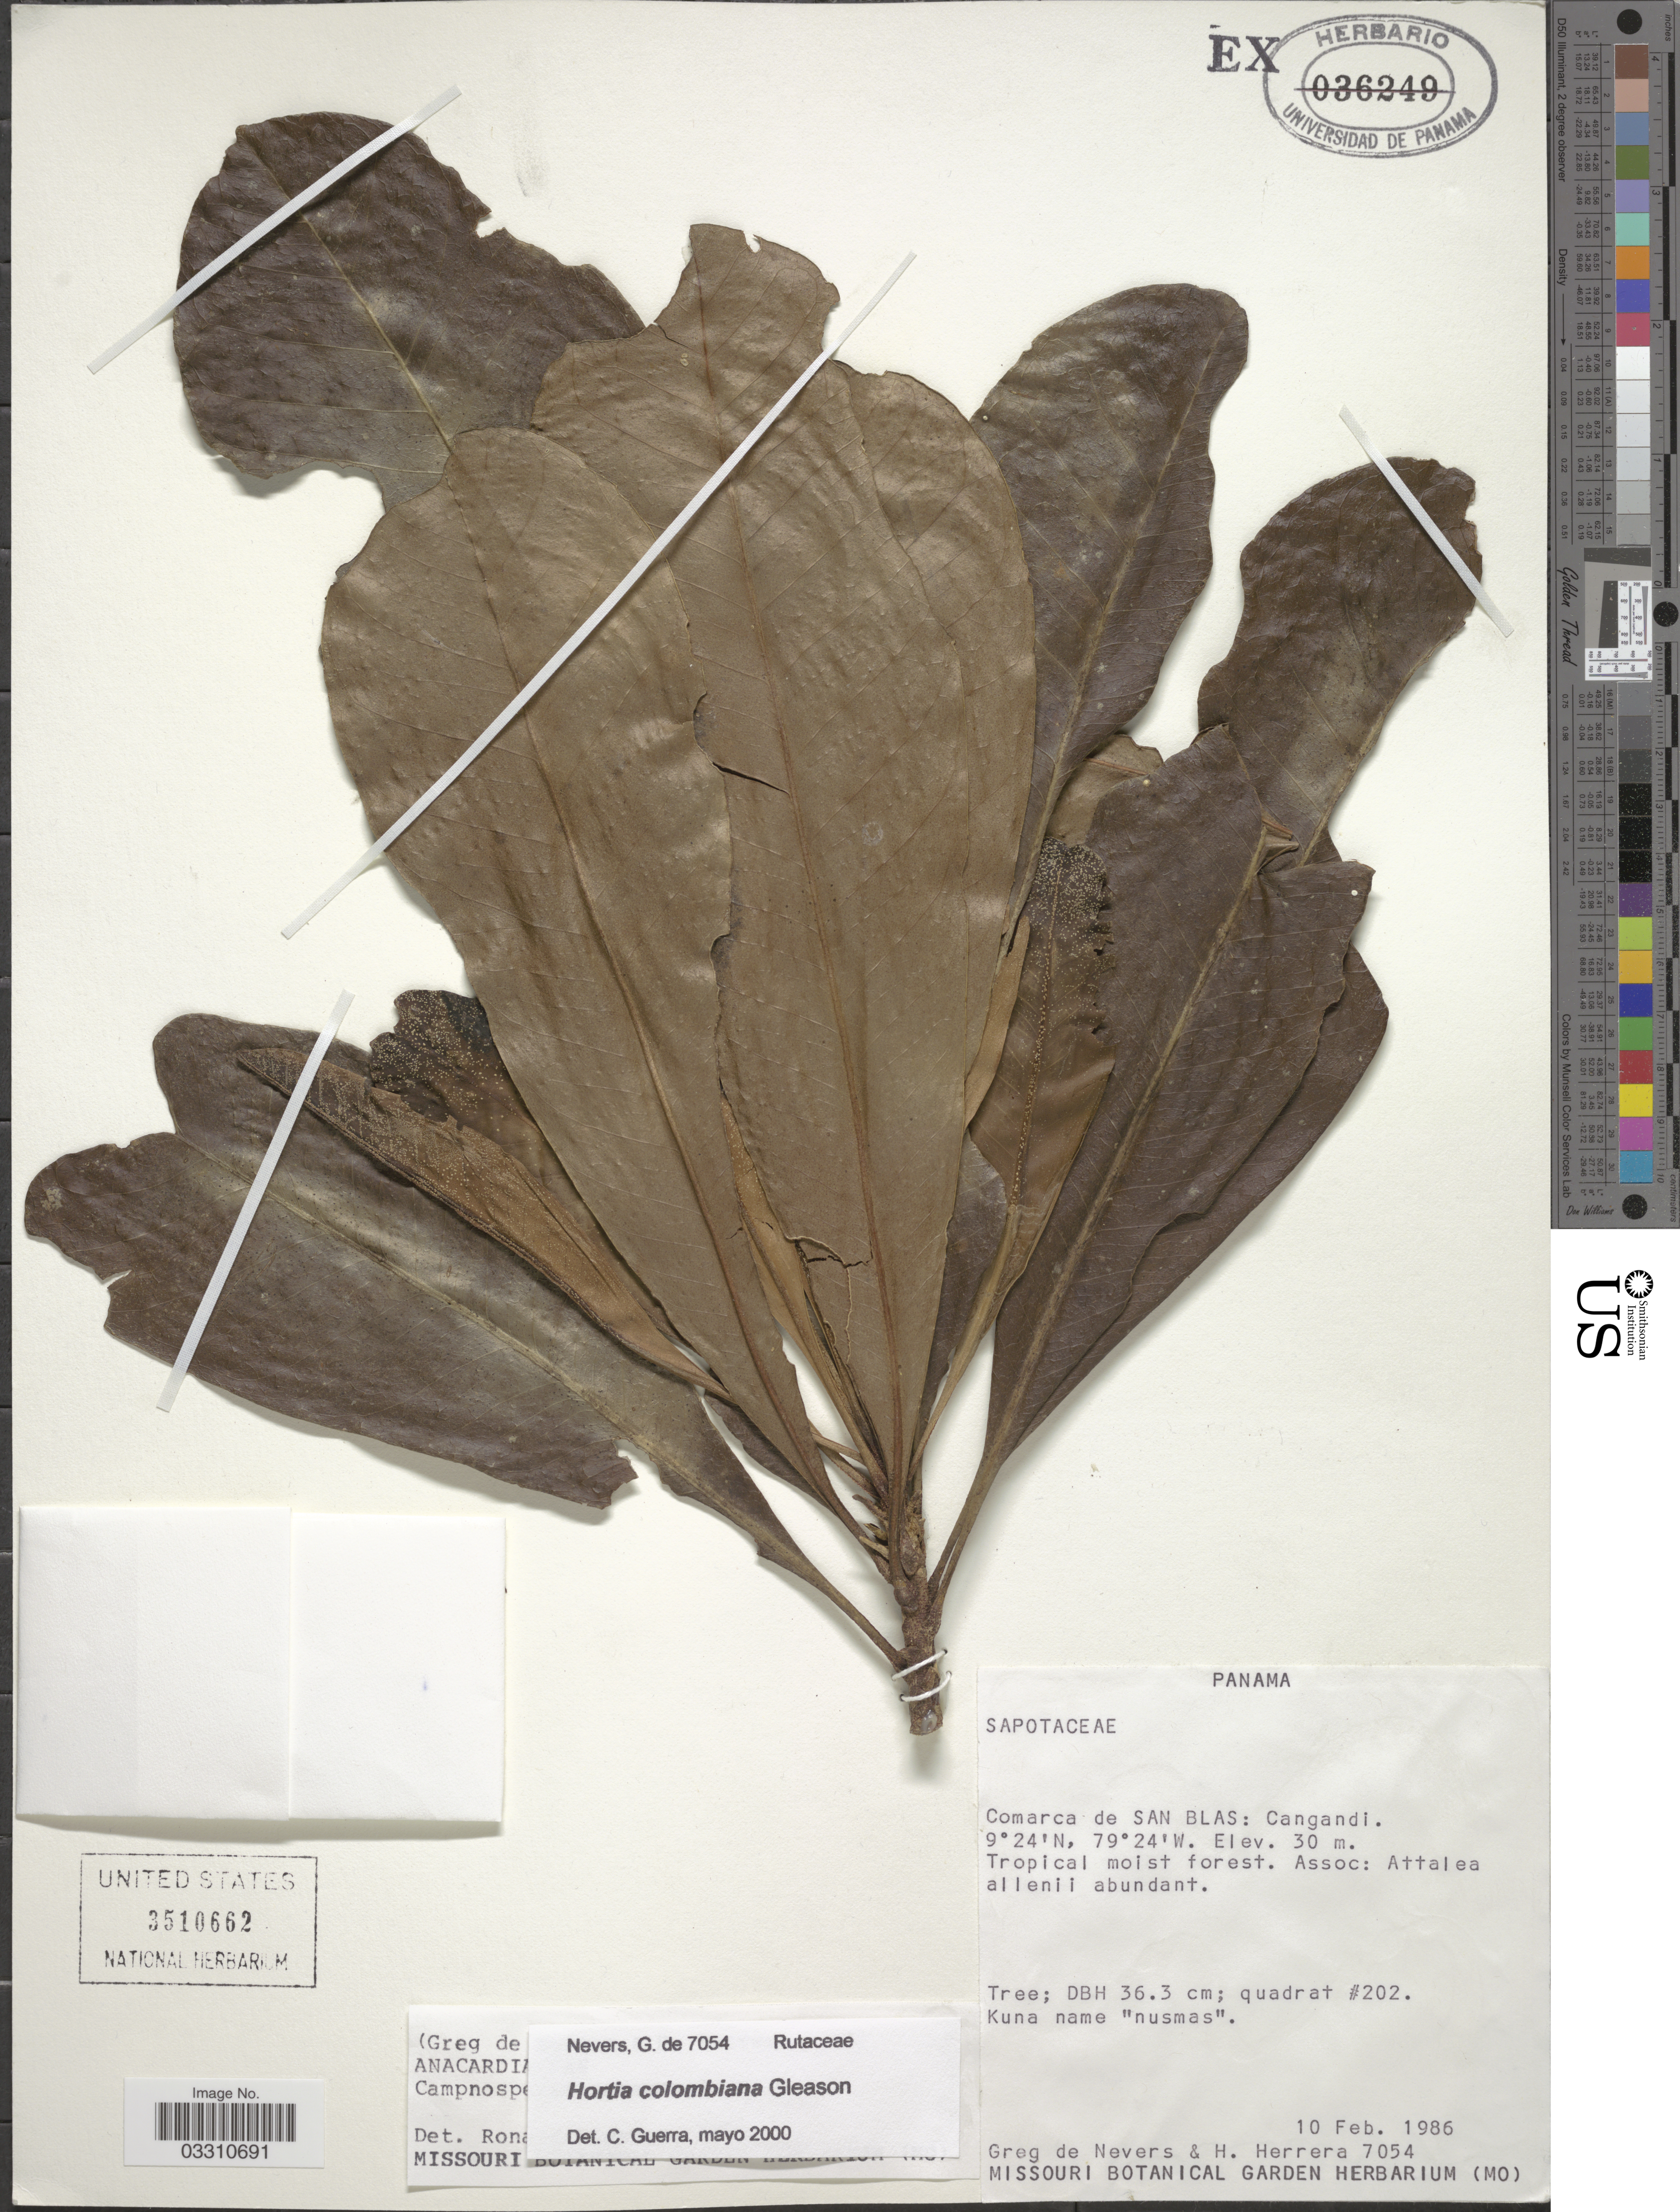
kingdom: Plantae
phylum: Tracheophyta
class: Magnoliopsida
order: Sapindales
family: Rutaceae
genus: Hortia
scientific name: Hortia colombiana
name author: Gleason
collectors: G. C. de Nevers & H. Herrera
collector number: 7054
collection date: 1986-02-10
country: Panama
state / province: Kuna Yala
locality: Comarca de San Blas: Cangandi.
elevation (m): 30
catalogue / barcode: US 3510662